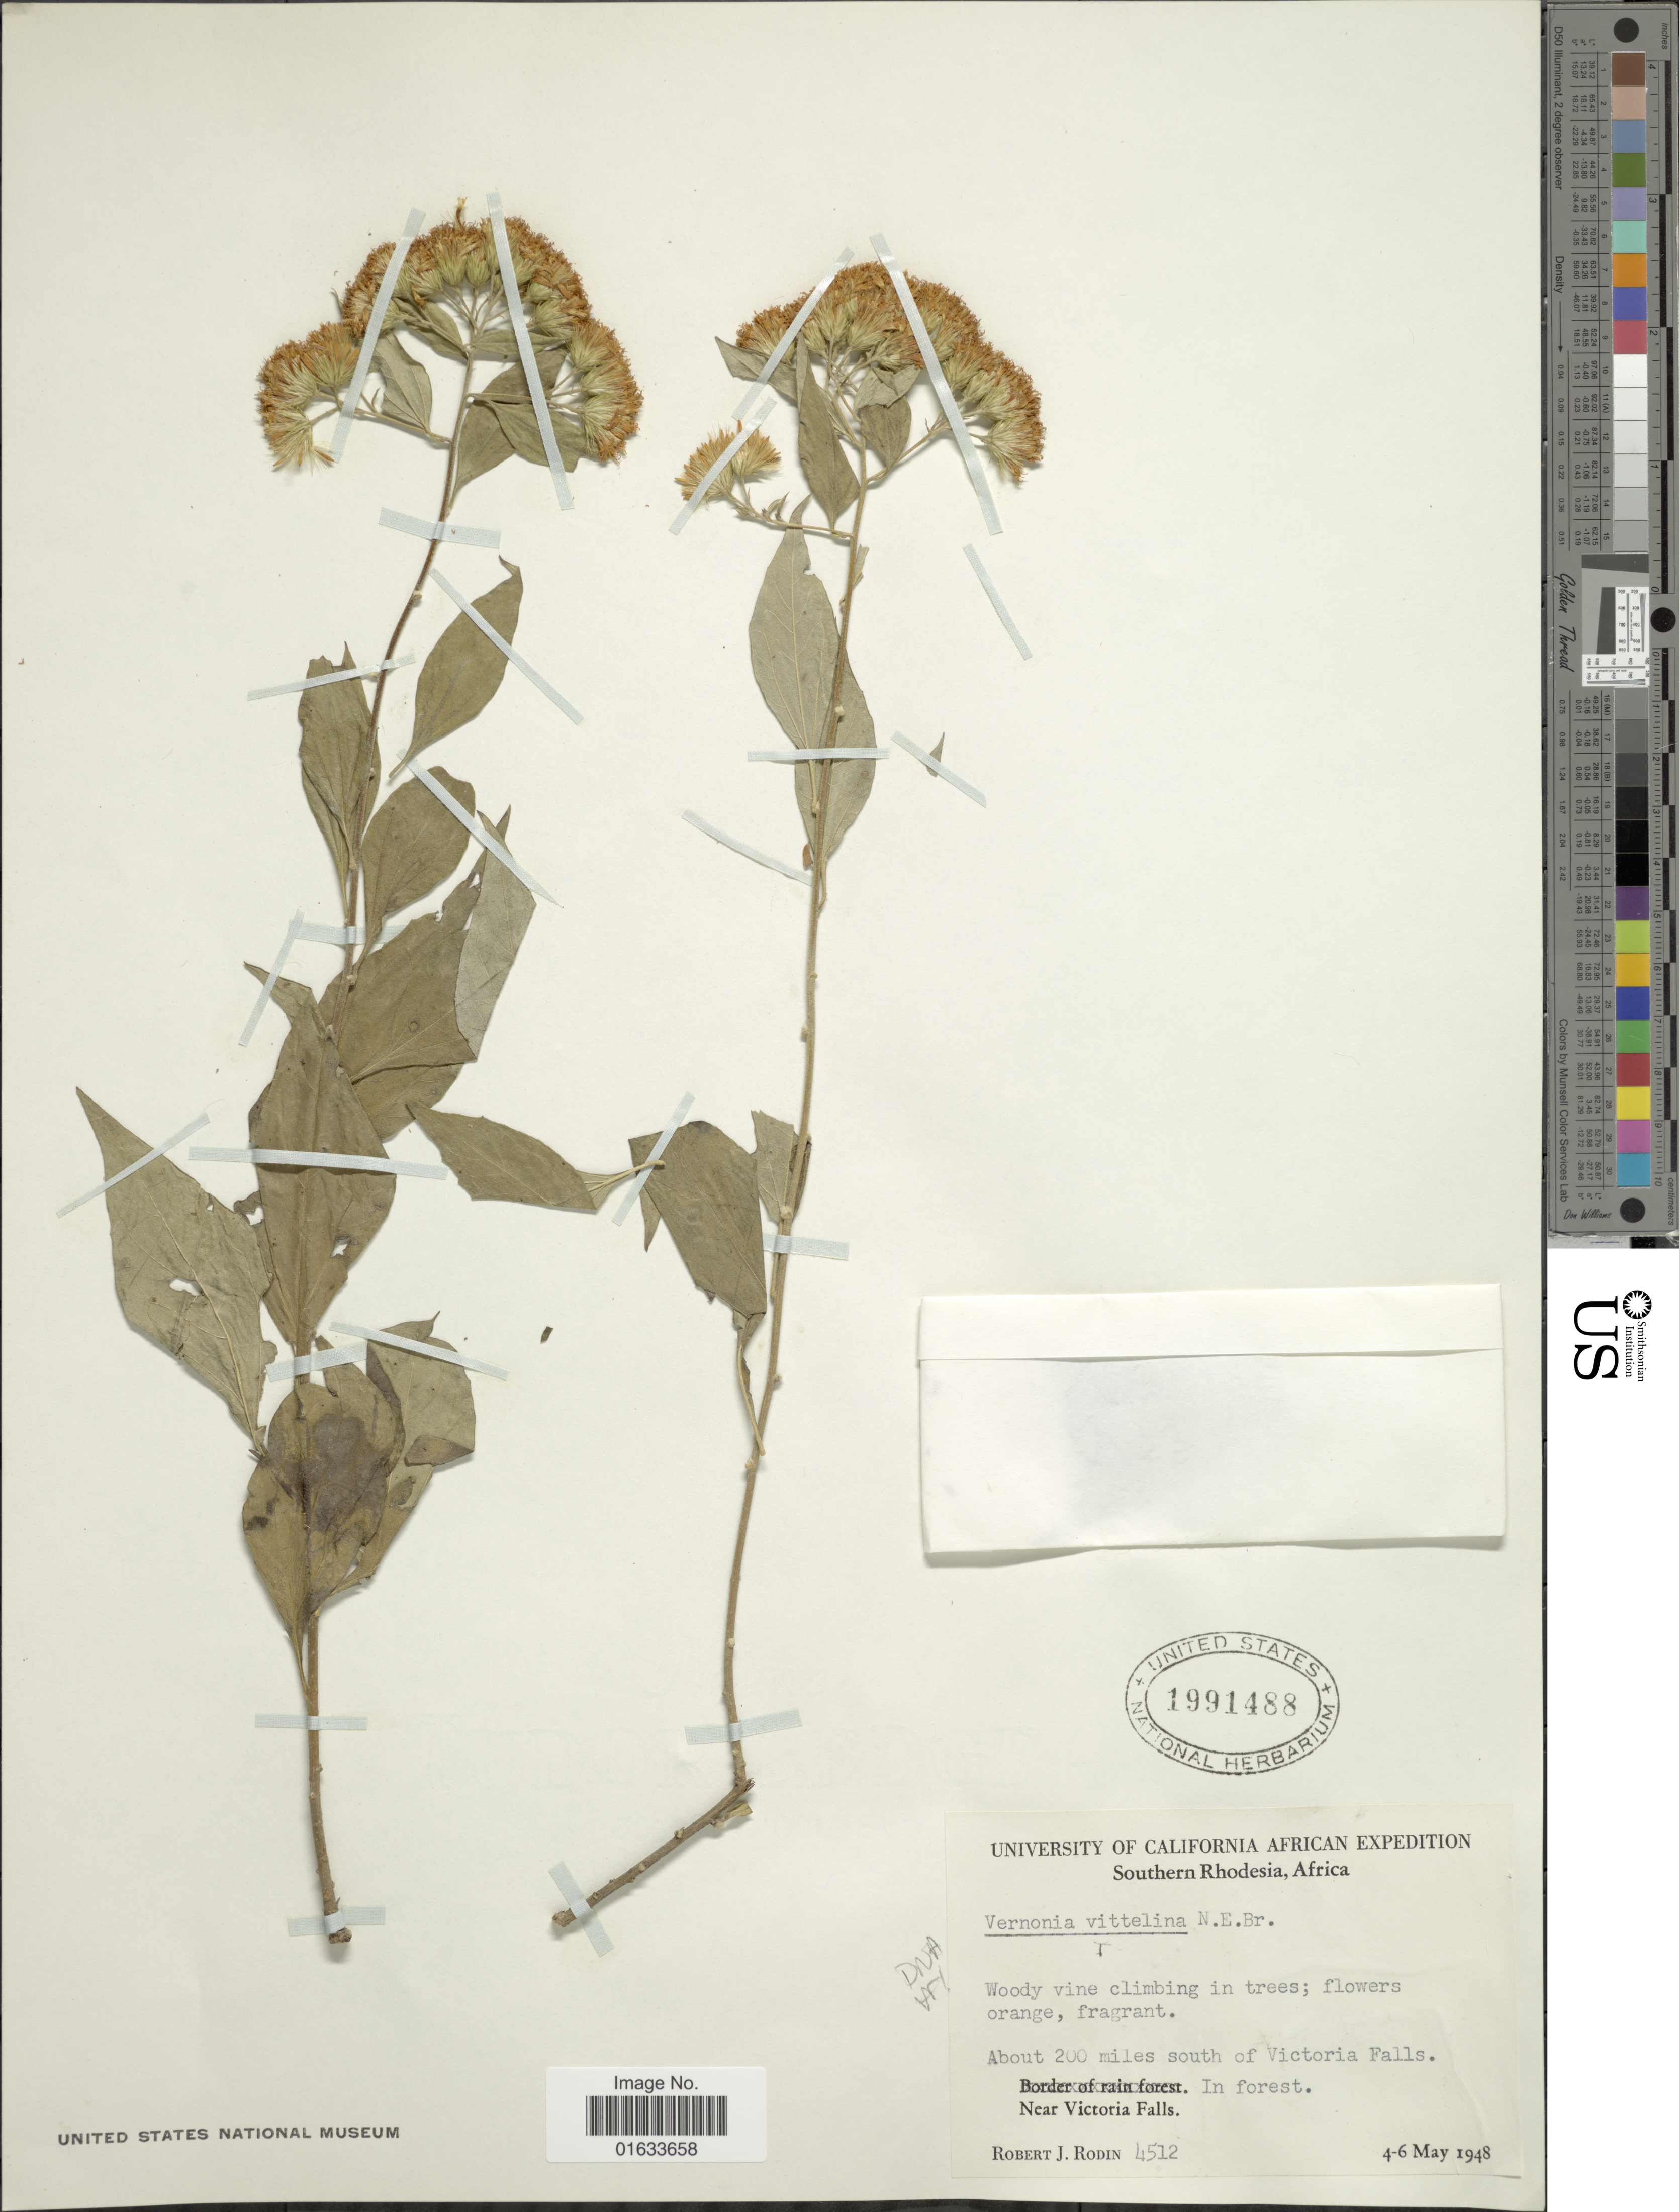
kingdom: Plantae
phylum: Tracheophyta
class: Magnoliopsida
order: Asterales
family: Asteraceae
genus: Distephanus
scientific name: Distephanus divaricatus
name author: (Steetz) H. Rob. & B. Kahn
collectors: R. J. Rodin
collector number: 4512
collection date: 1948-05-04/1948-05-06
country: Zimbabwe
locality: Southern Rhodesia. About 200 miles south of Victoria Falls. Near Victoria Falls.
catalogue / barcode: US 1991488